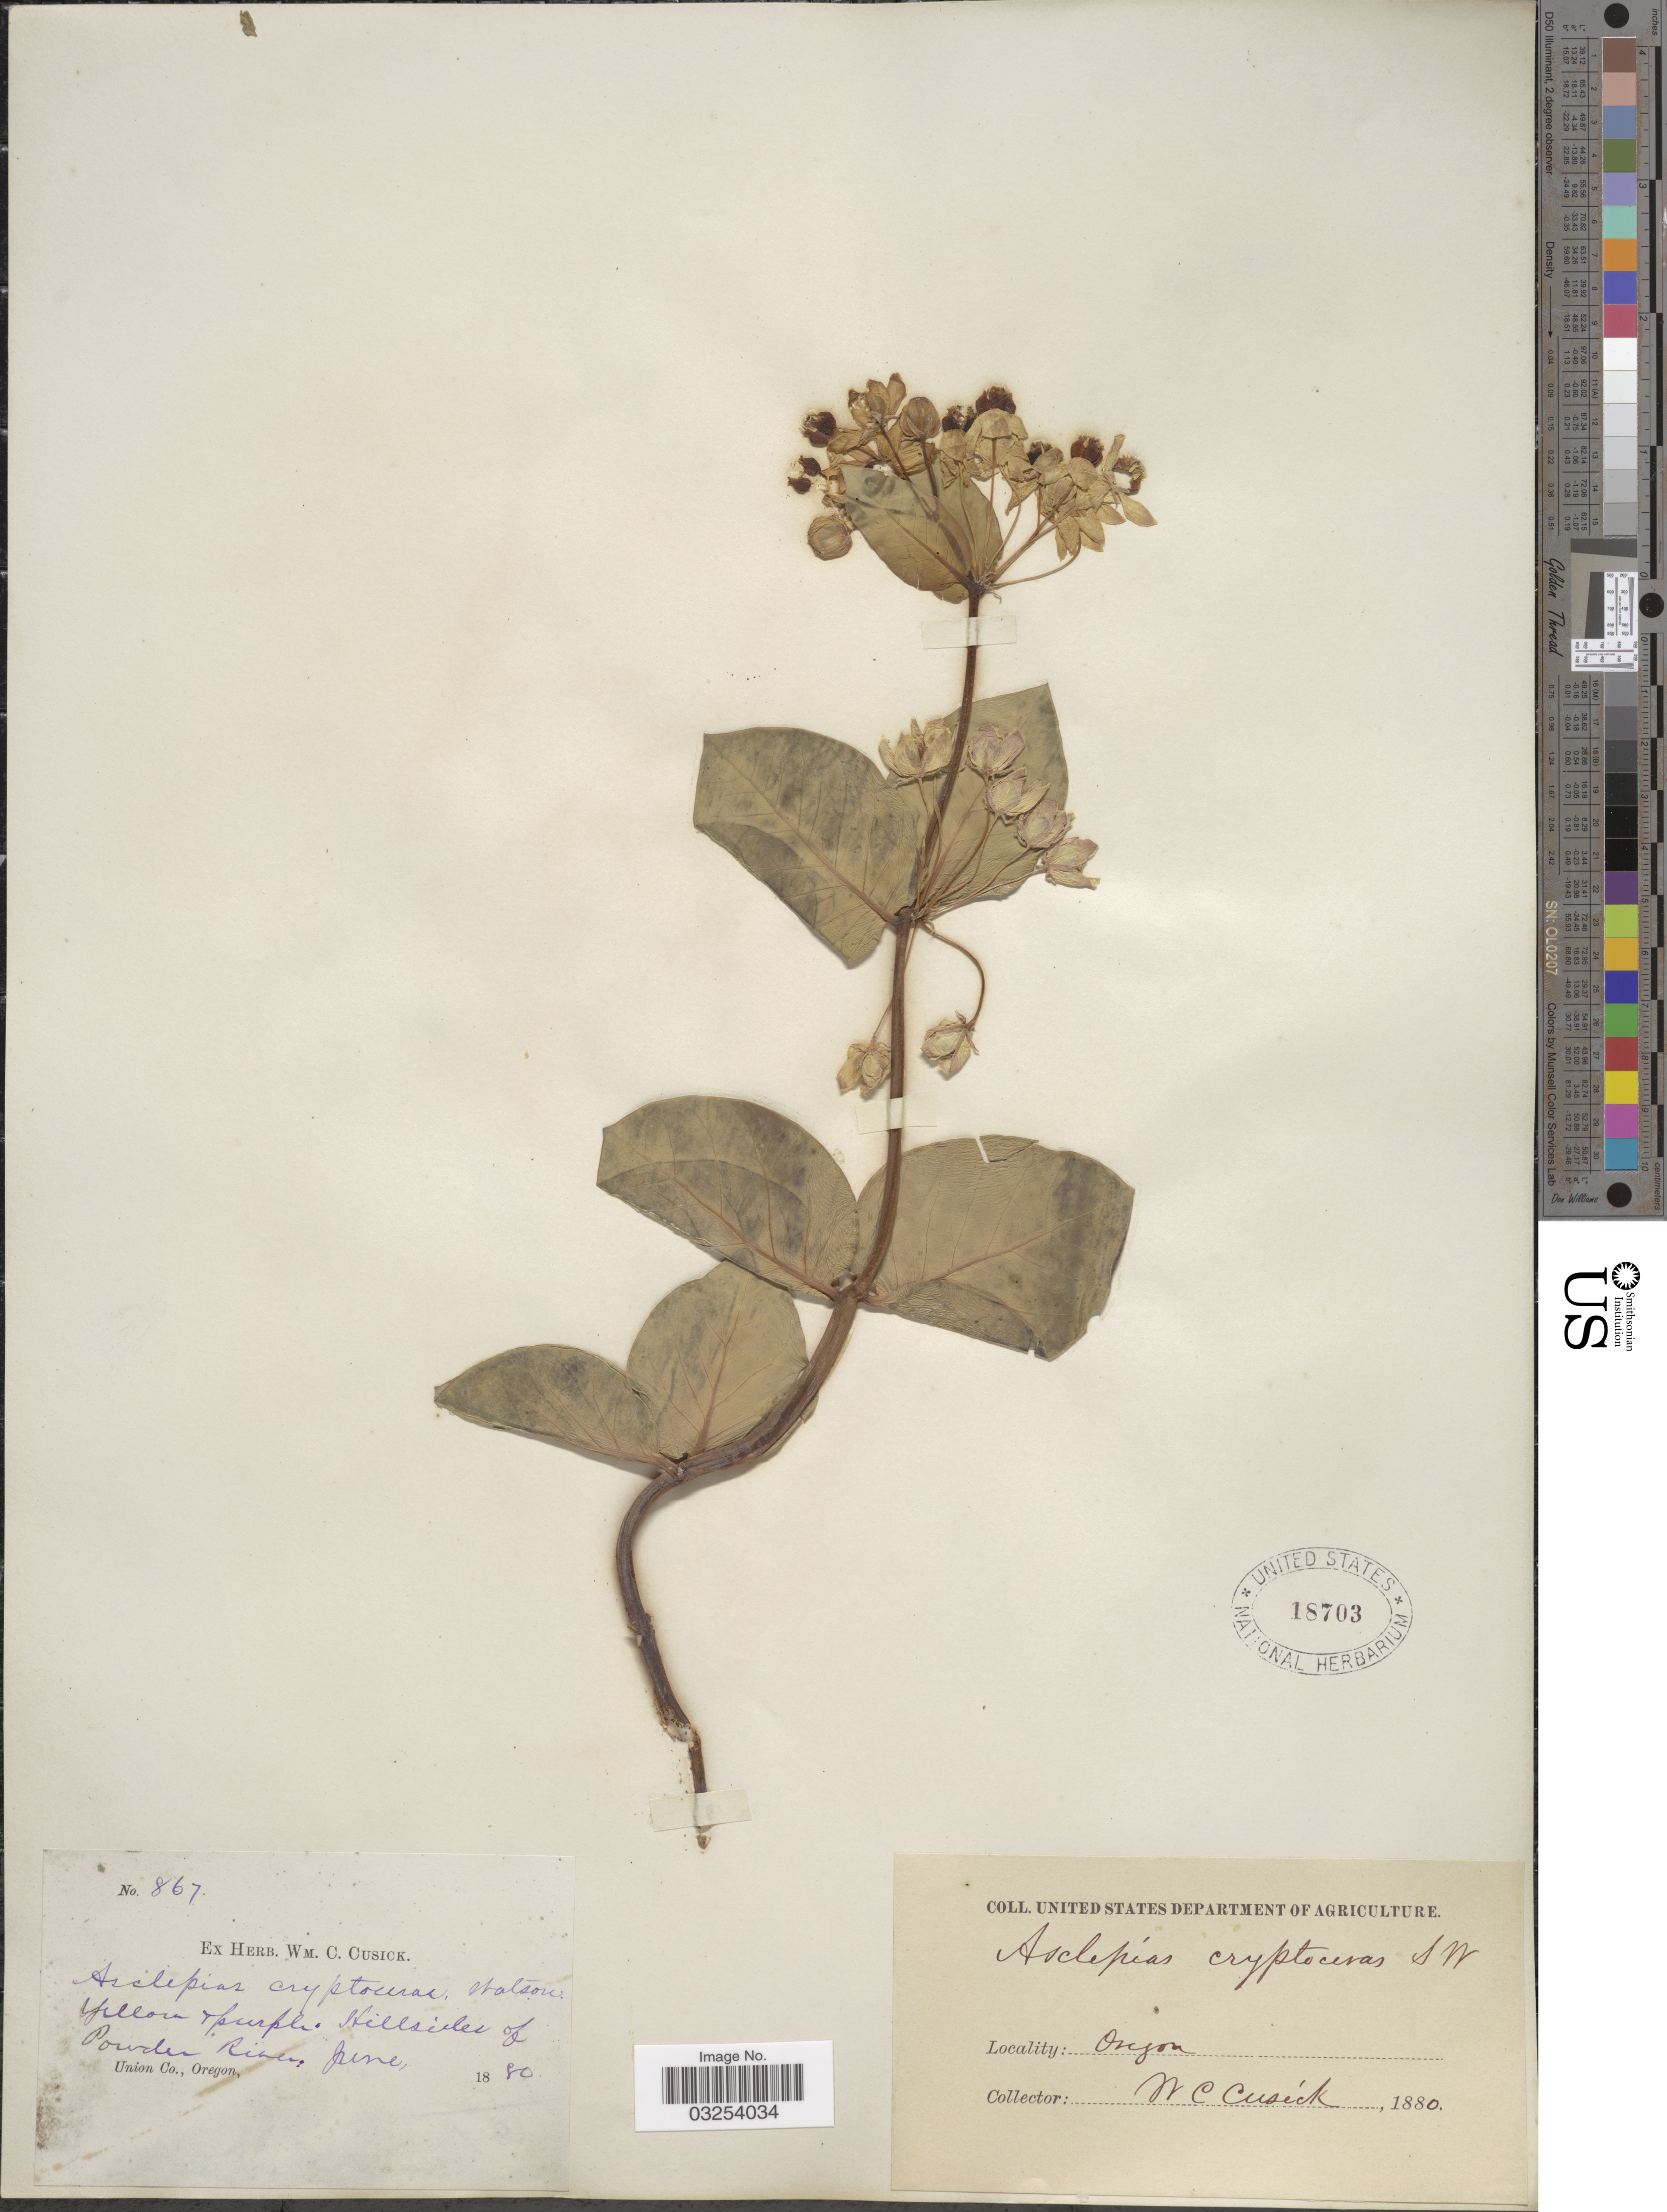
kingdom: Plantae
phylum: Tracheophyta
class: Magnoliopsida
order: Gentianales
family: Apocynaceae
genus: Asclepias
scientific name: Asclepias cryptoceras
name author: S. Watson in C. King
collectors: W. C. Cusick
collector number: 867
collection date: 1880-06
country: United States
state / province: Oregon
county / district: Union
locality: Hillsides of Powder River. Union Co.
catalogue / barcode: US 18703